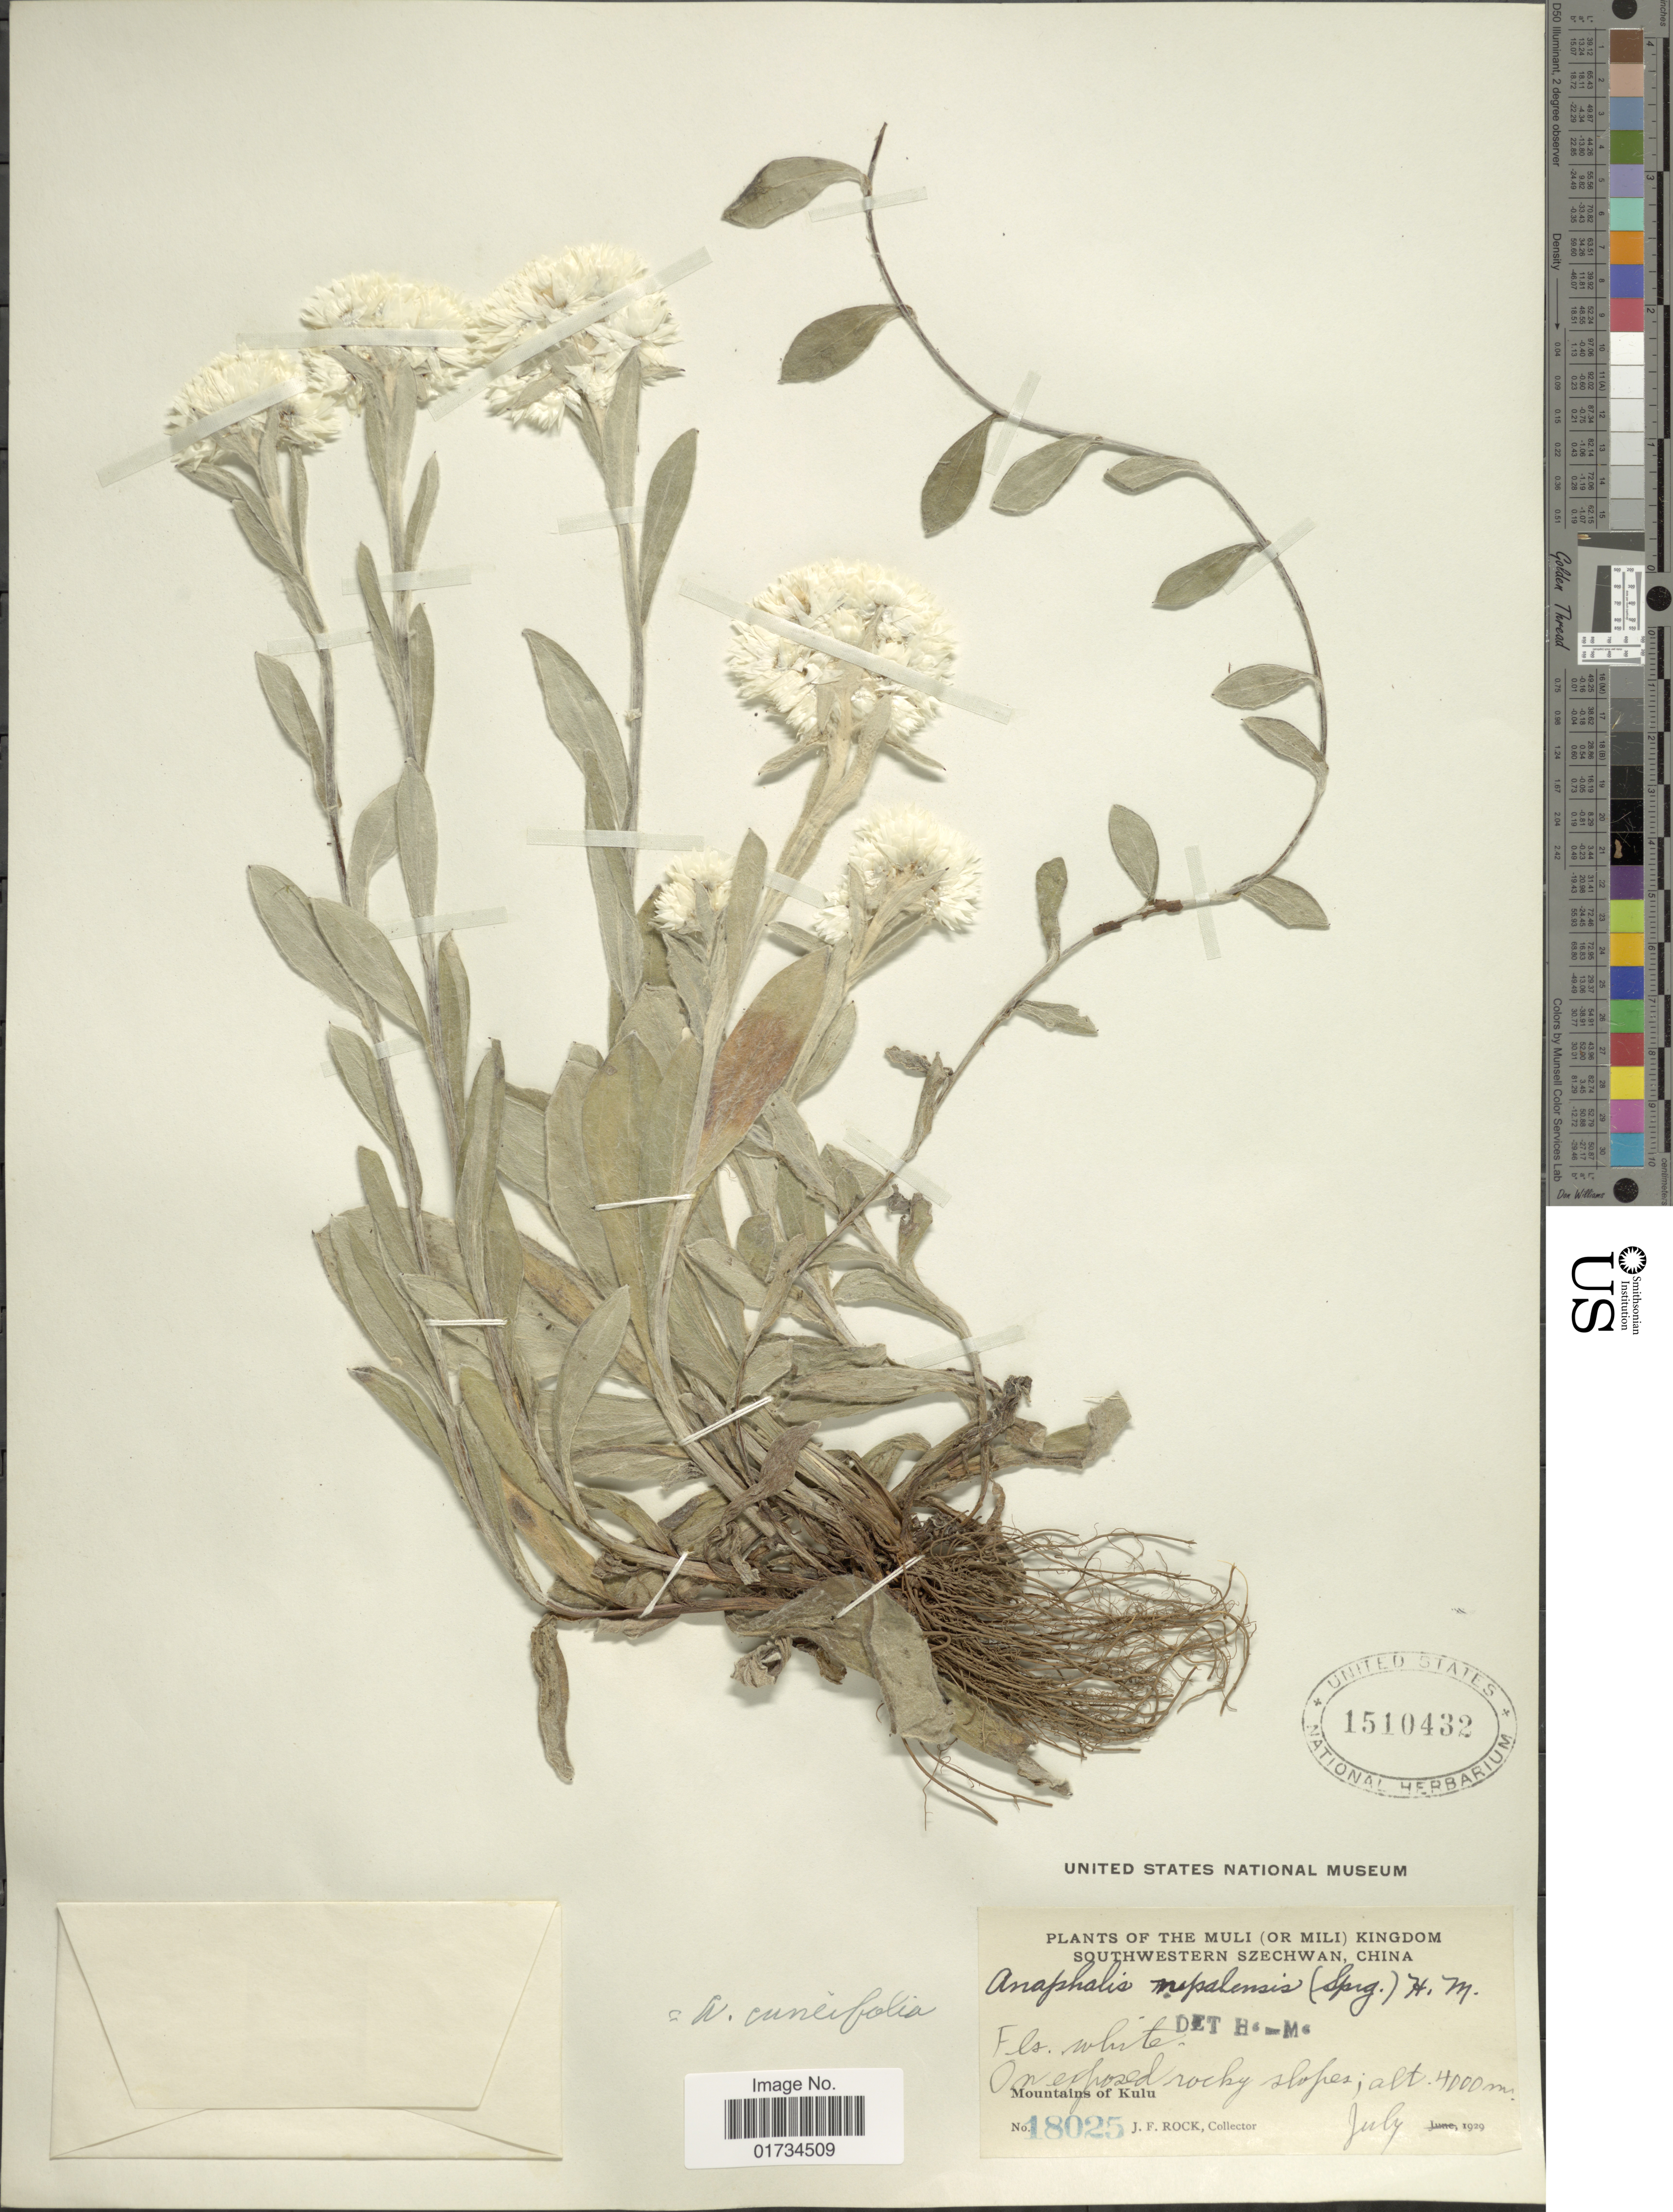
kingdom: Plantae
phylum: Tracheophyta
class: Magnoliopsida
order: Asterales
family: Asteraceae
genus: Anaphalis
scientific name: Anaphalis cuneifolia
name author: Hook. f.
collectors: J. Rock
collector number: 18025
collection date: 1929-07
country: China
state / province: Sichuan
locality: Southwestern Szechwan, China. On exposed rocky slopes. Mountains of Kulu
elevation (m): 4000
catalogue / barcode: US 1510432